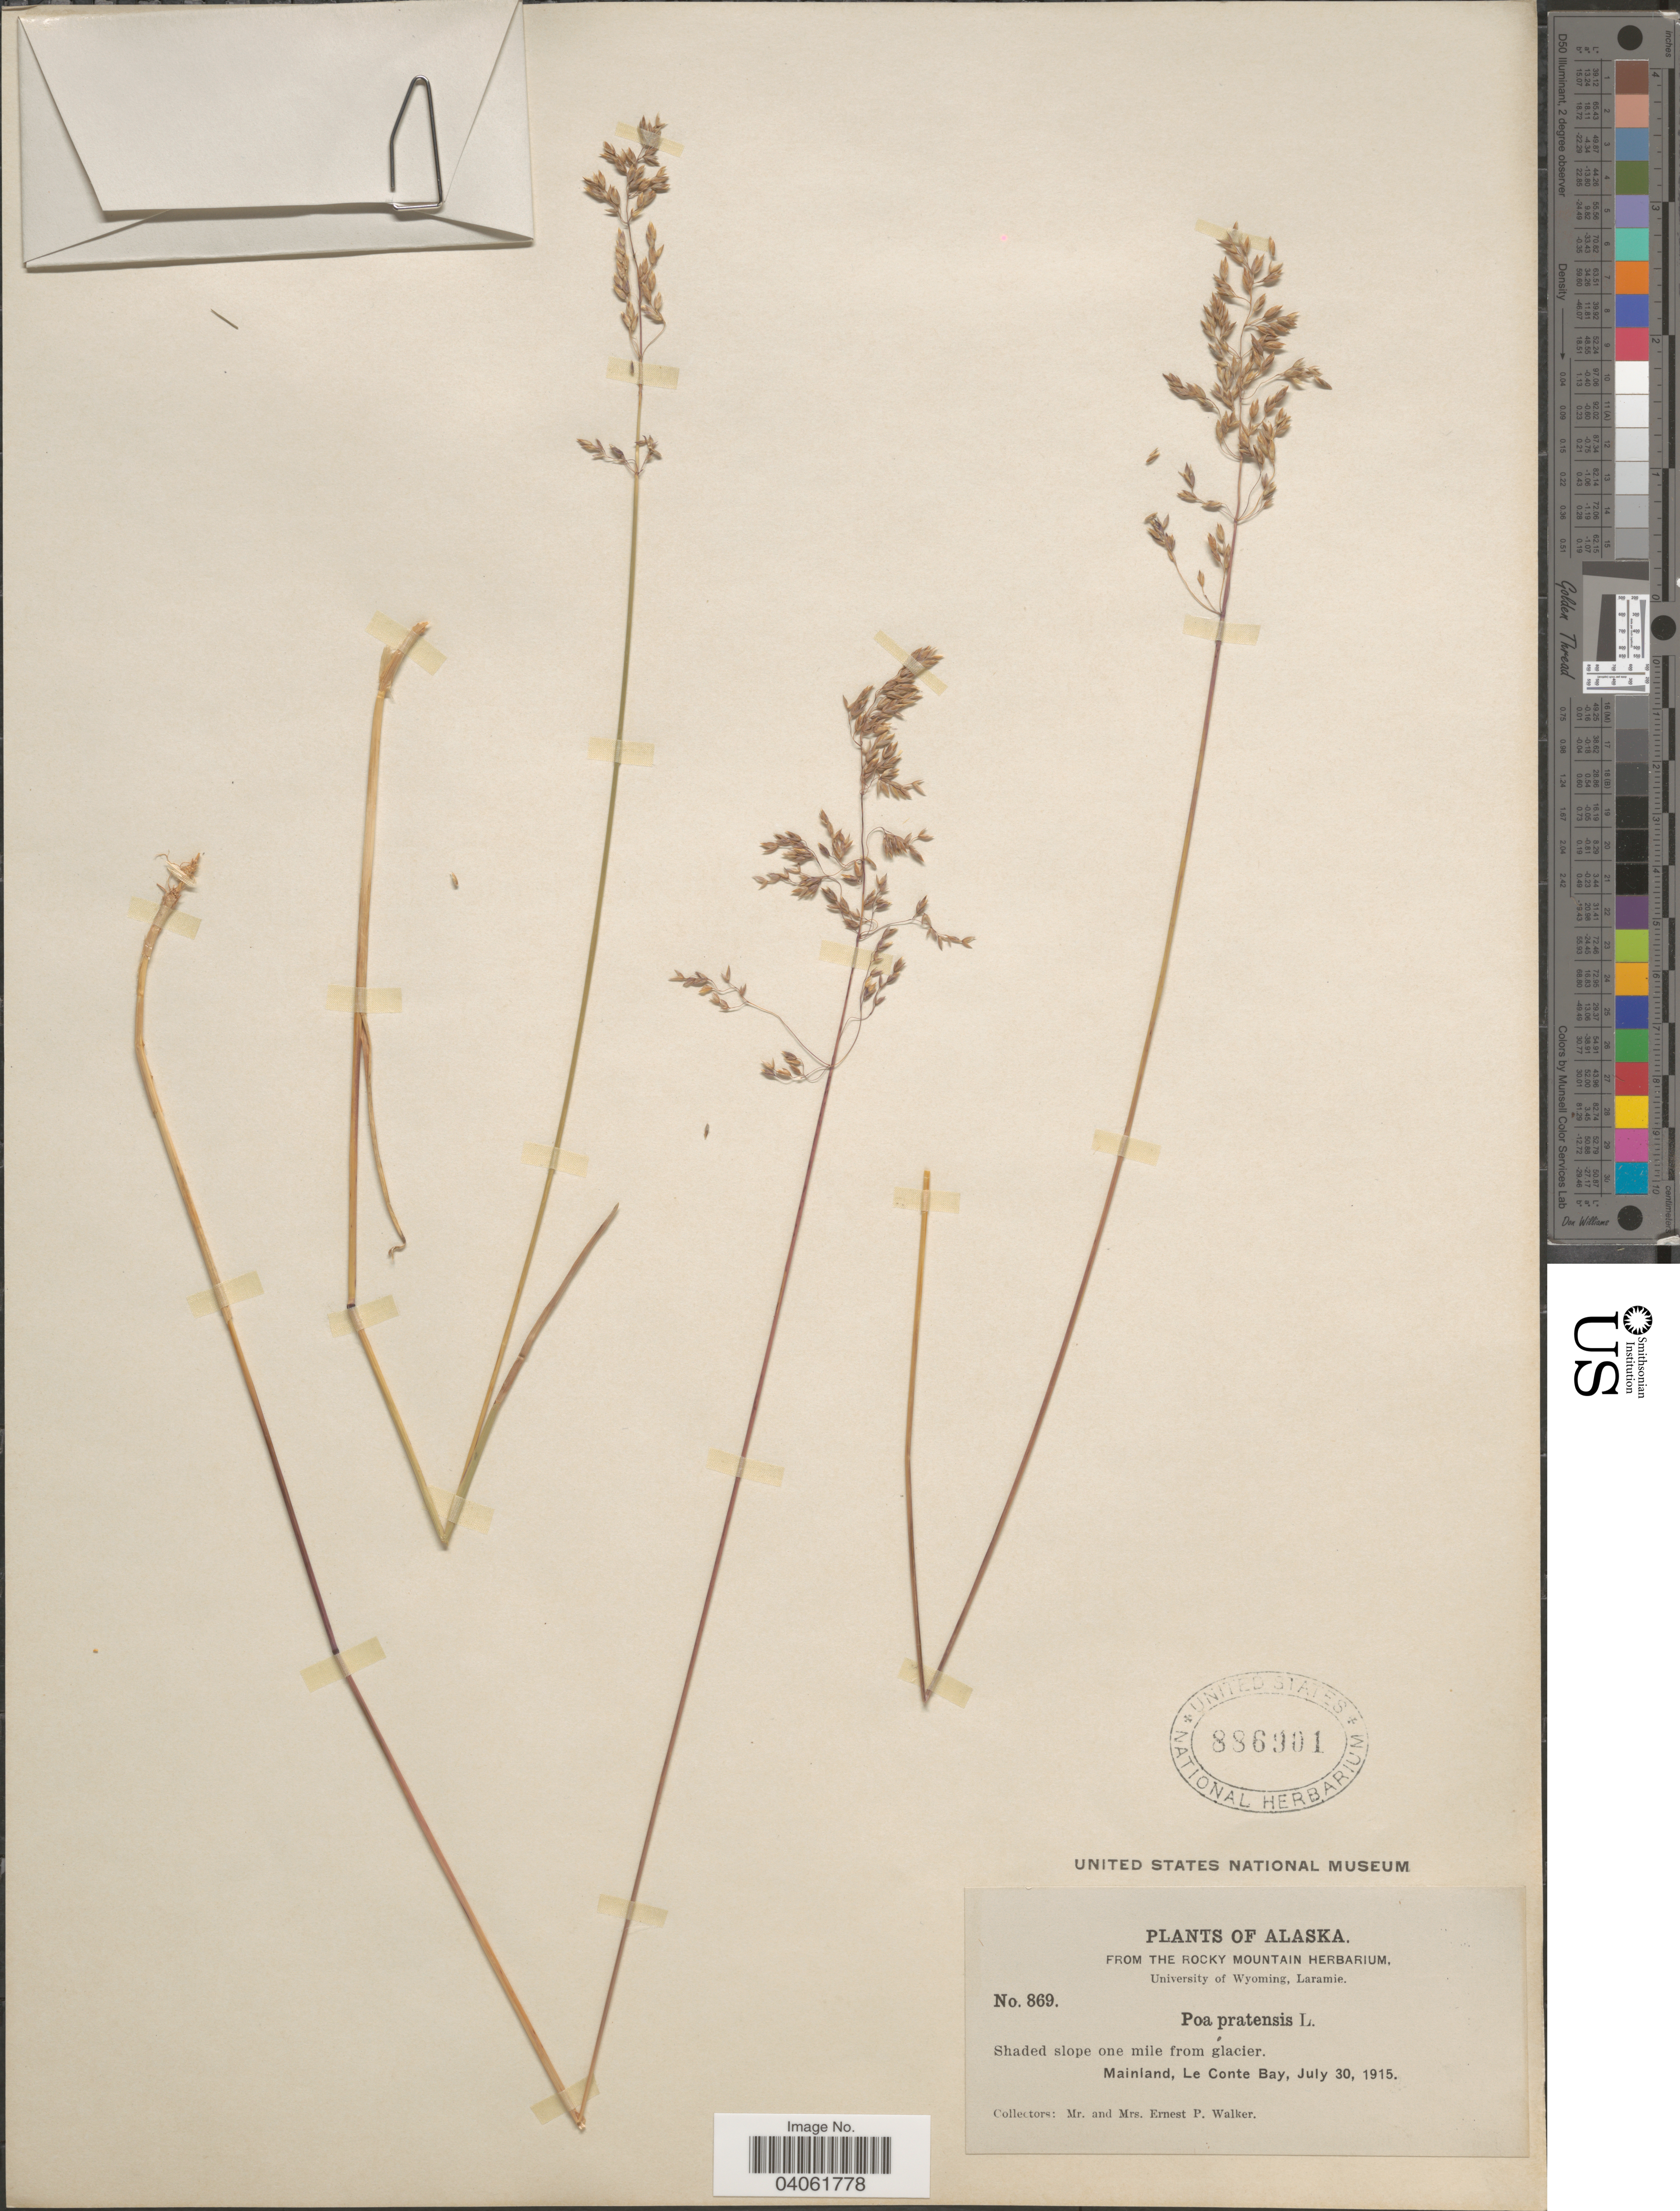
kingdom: Plantae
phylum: Tracheophyta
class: Liliopsida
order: Poales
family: Poaceae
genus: Poa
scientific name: Poa pratensis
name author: L.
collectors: E. Walker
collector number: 869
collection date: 1915-07-30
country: United States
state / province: Alaska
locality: Mainland, Le Conte Bay.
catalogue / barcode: US 886901